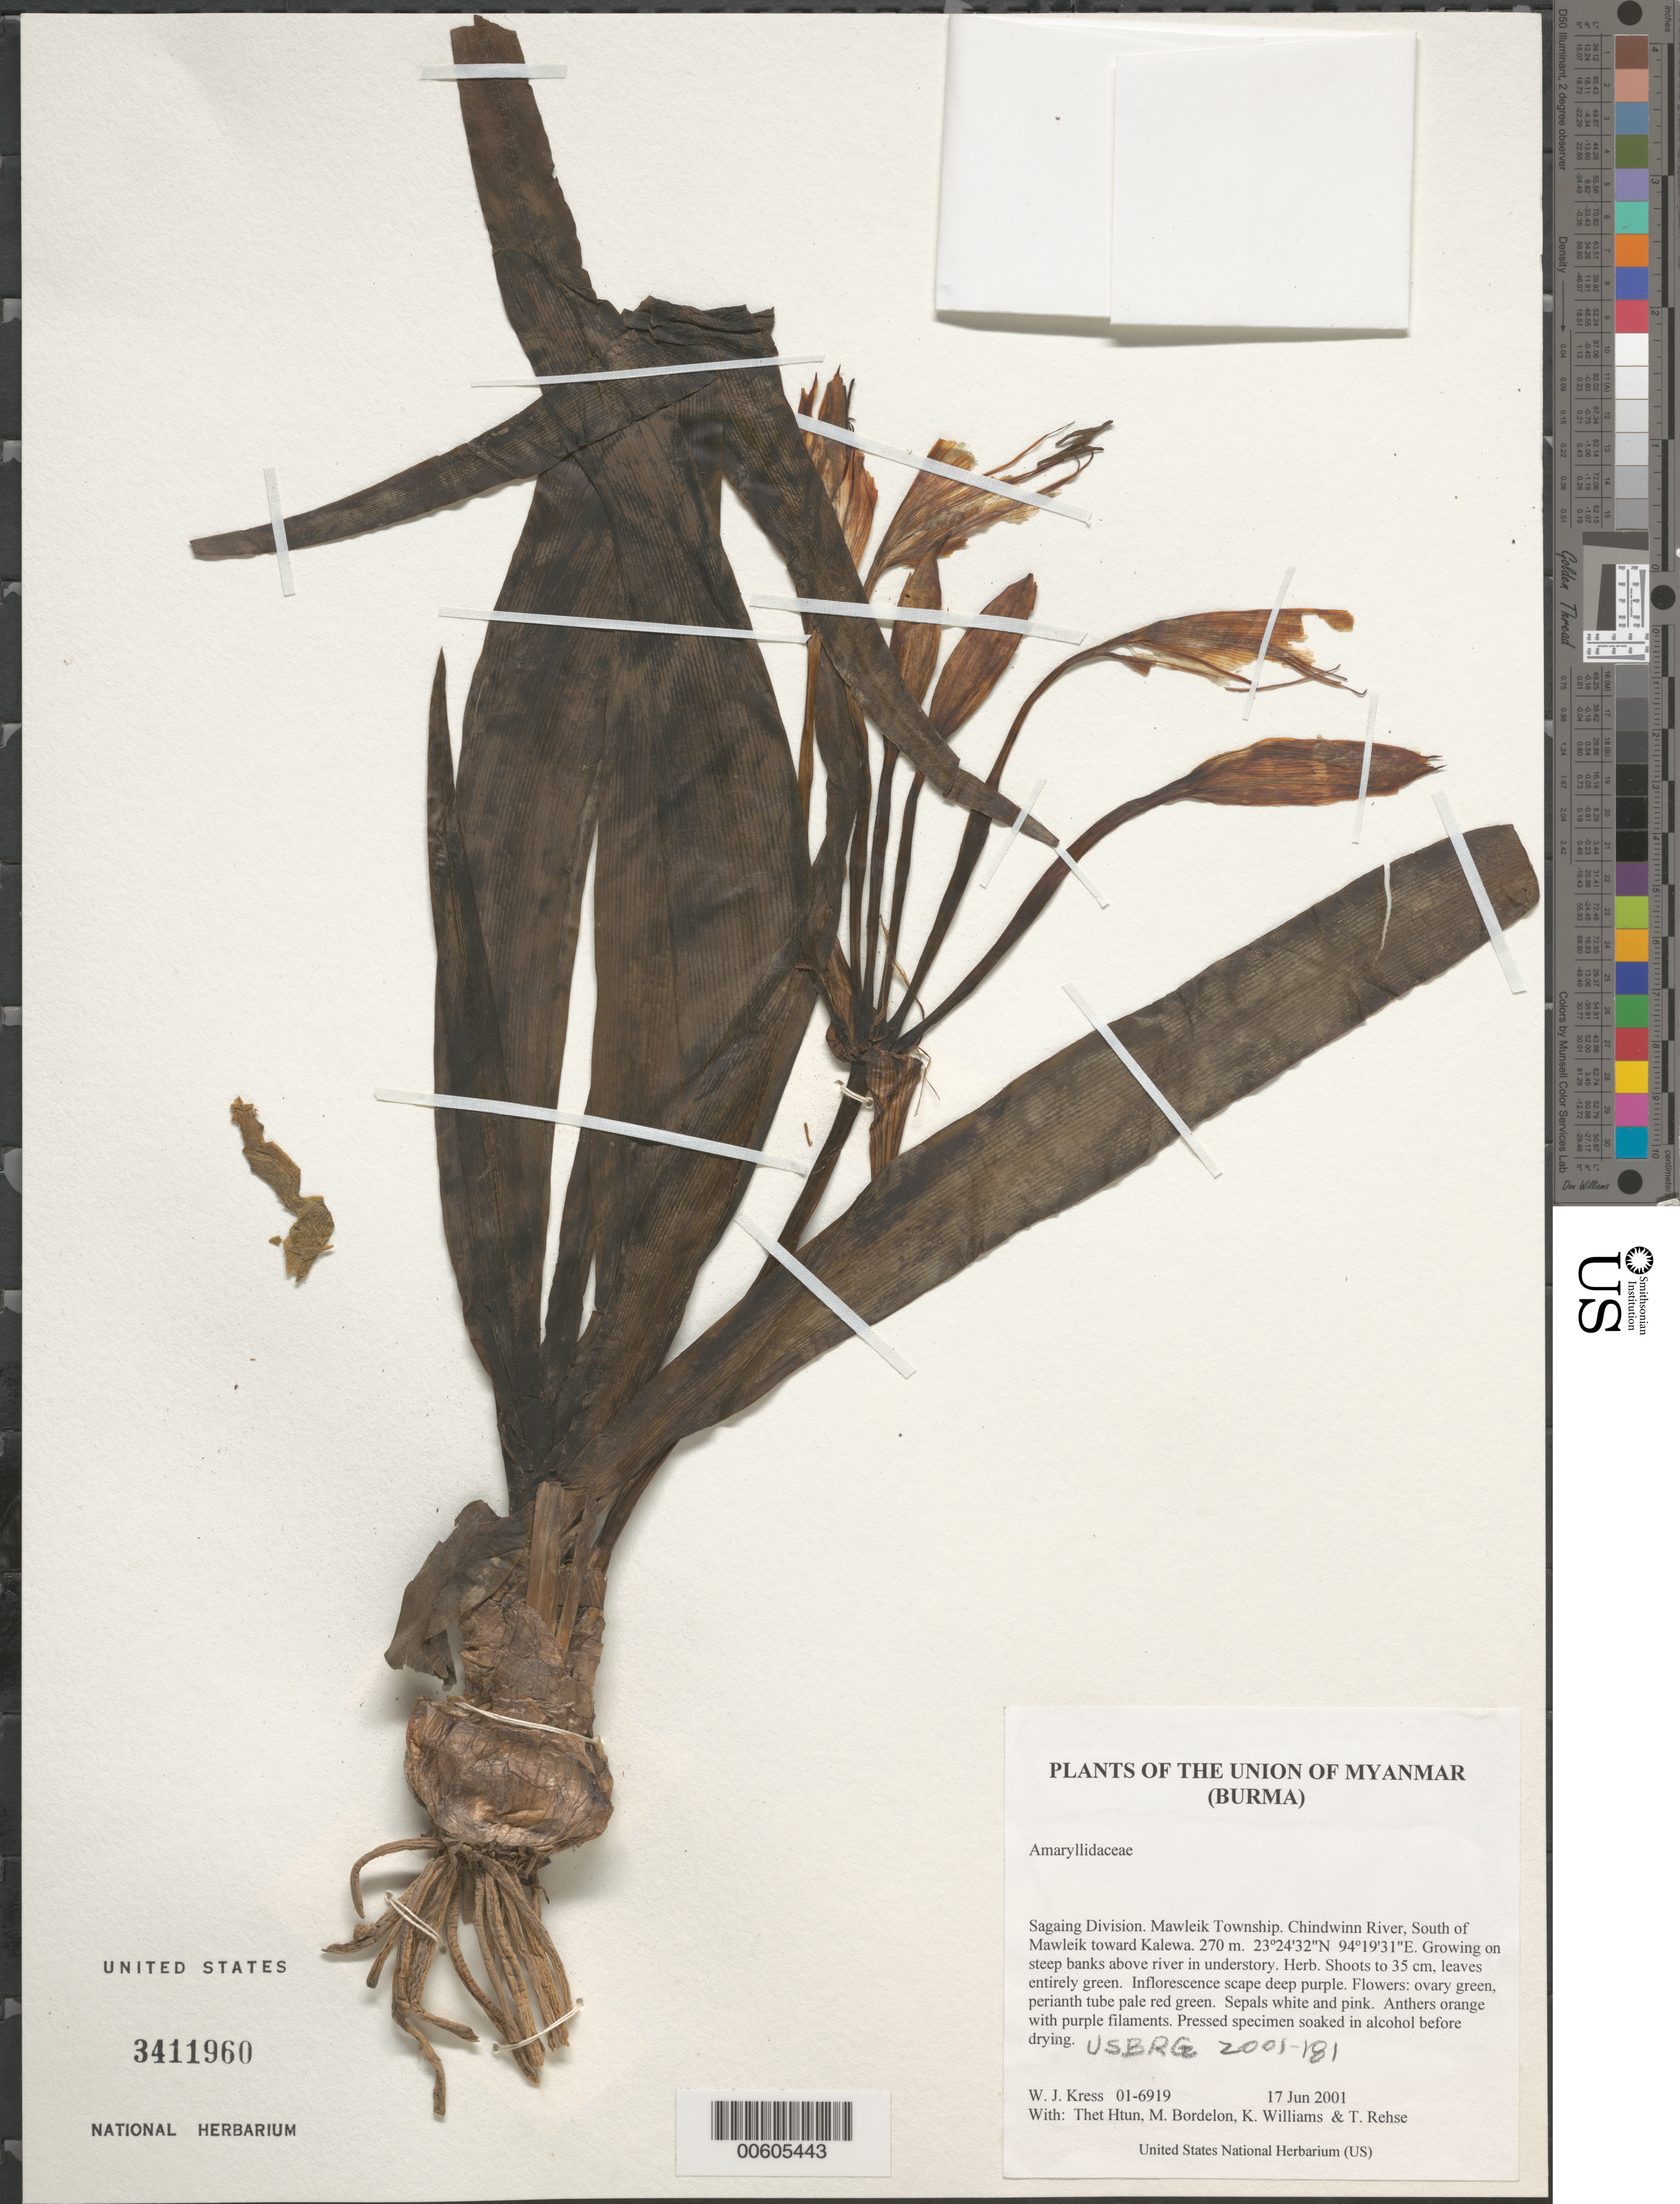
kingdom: Plantae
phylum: Tracheophyta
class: Liliopsida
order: Asparagales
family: Amaryllidaceae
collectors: W. J. Kress, Thet Htun, M. Bordelon, K. J. Williams & T. Rehse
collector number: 01-6919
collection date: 2001-06-17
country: Myanmar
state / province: Sagaing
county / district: Mawleik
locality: Chindwinn River, South of Mawleik toward Kalewa.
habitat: Growing on steep banks above river in understory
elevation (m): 270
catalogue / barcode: US 3411960